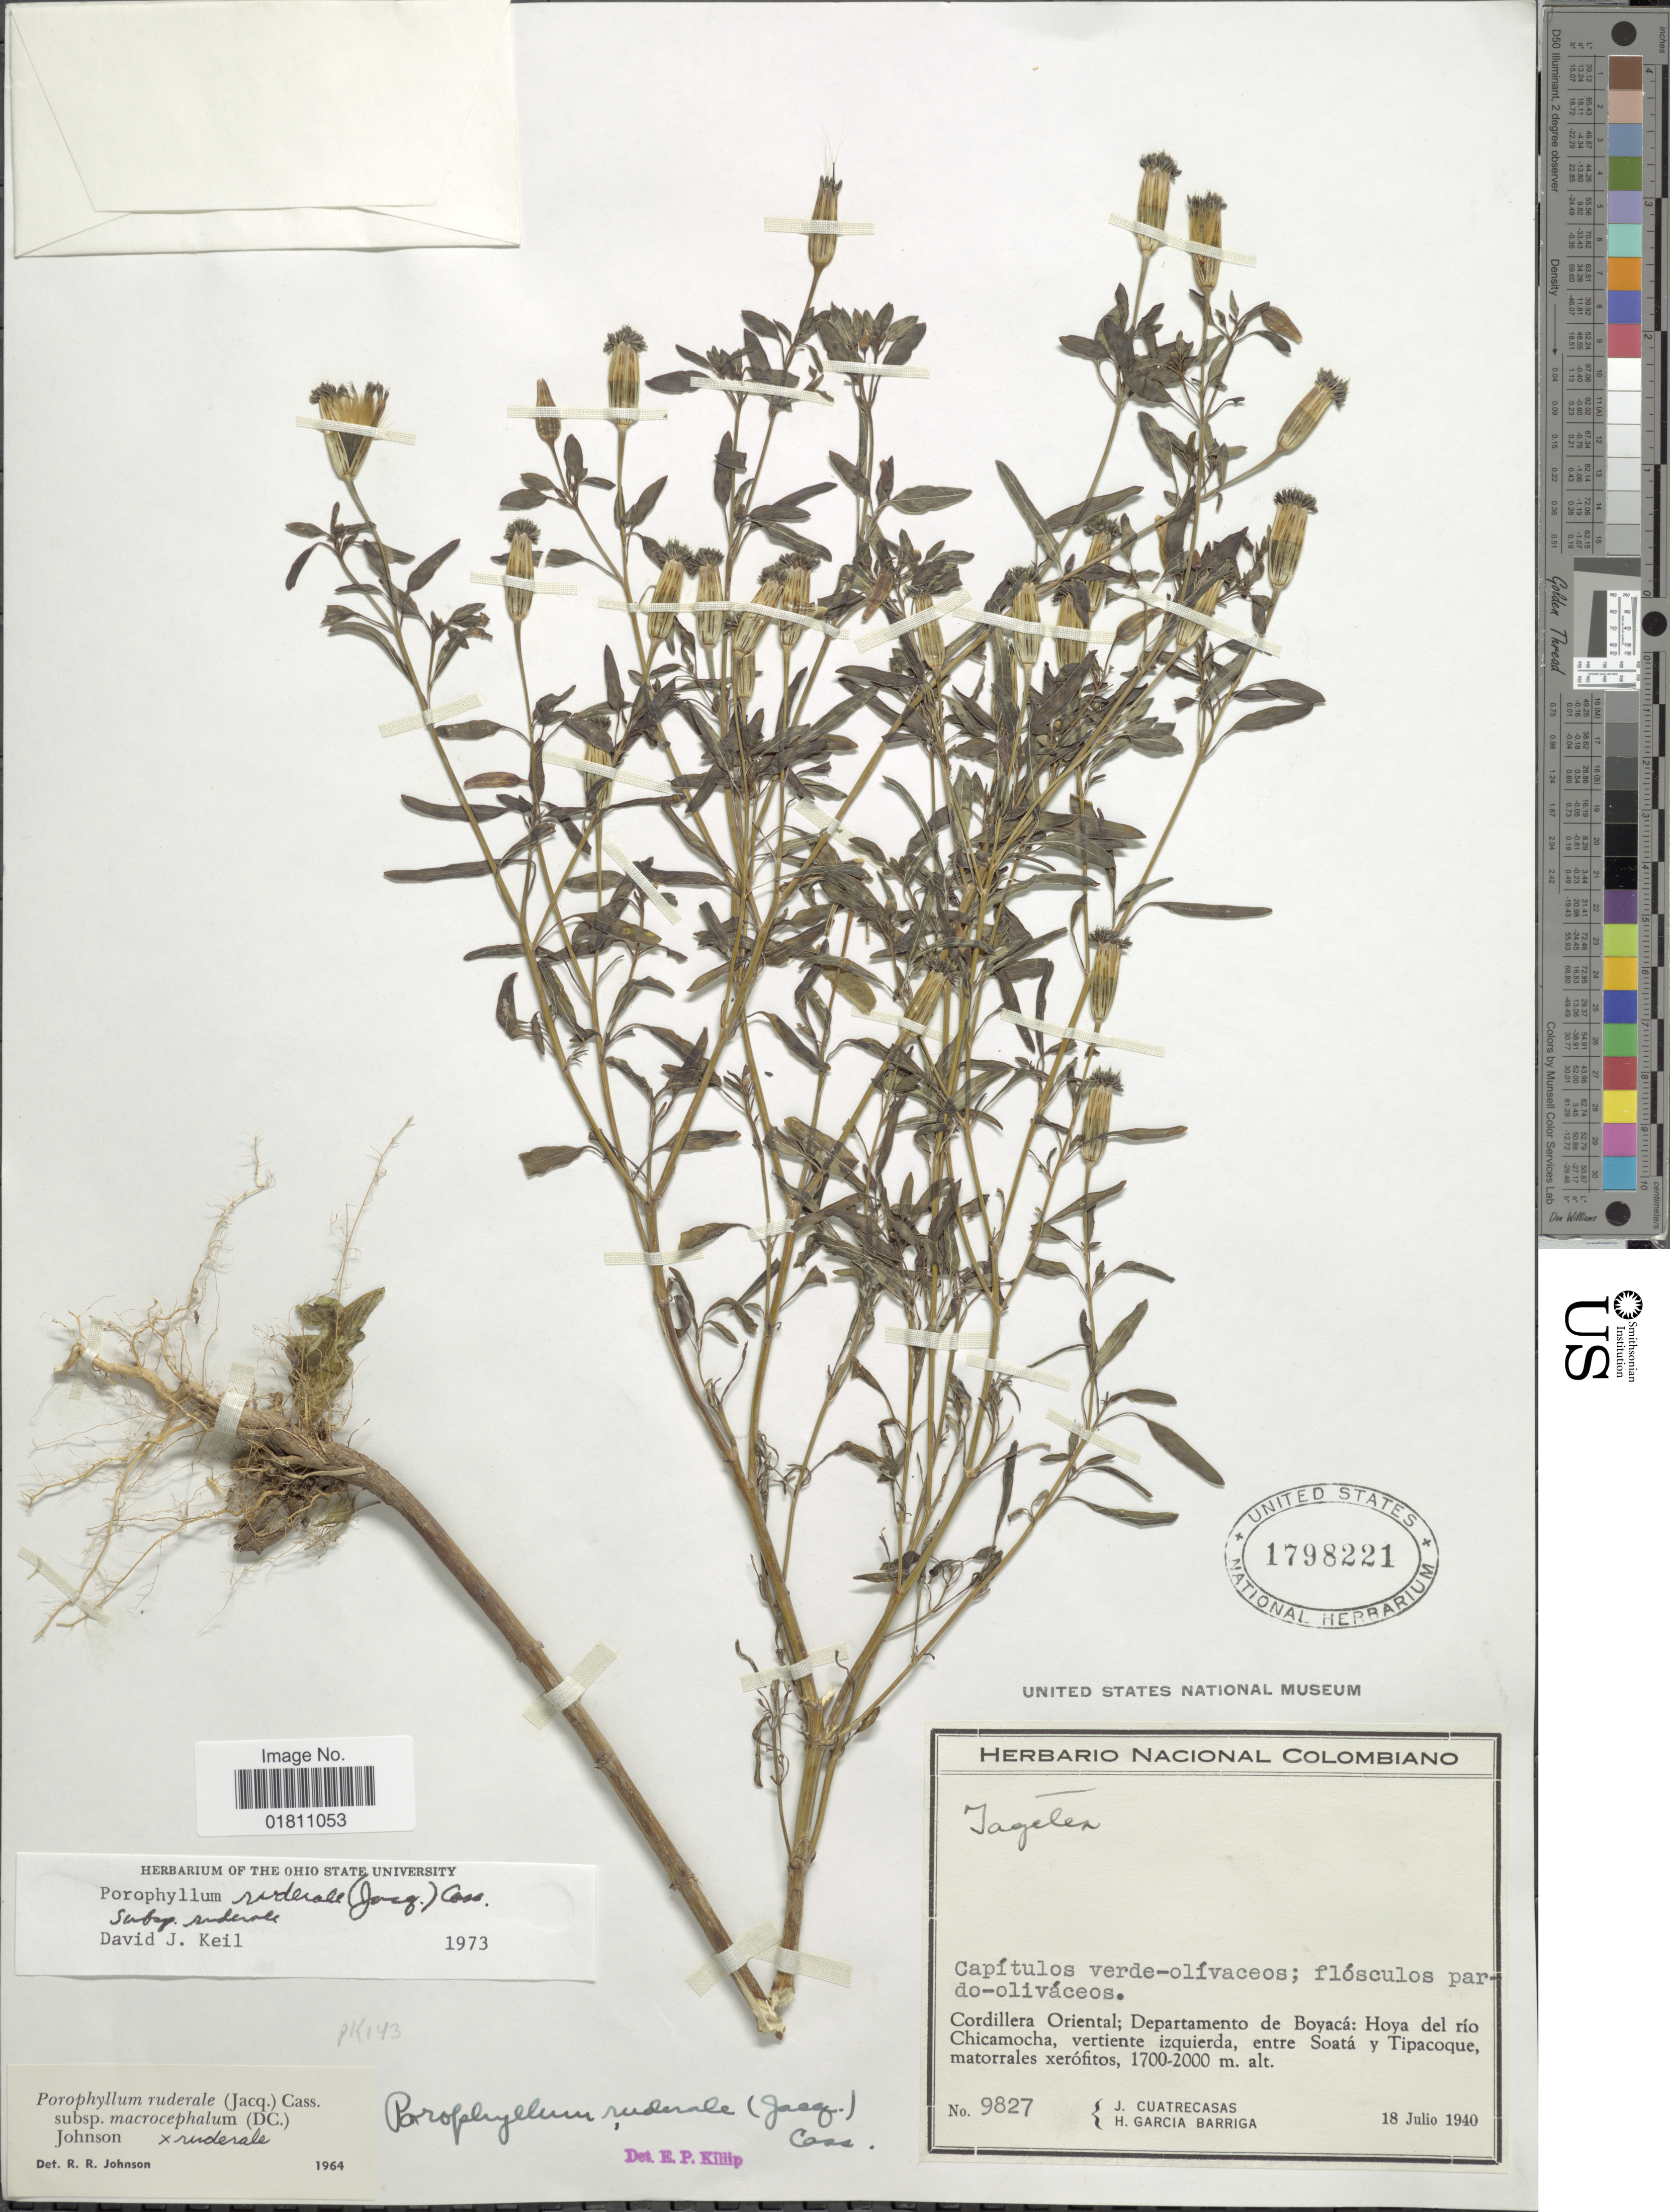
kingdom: Plantae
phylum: Tracheophyta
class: Magnoliopsida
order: Asterales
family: Asteraceae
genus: Porophyllum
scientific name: Porophyllum ruderale subsp. ruderale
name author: (Jacq.) Cass.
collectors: J. Cuatrecasas & H. García Barriga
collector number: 9827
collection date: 1940-07-18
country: Colombia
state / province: Boyacá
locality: Cordillera Oriental; Departamento de Boyacá: Hoya del río Chicamocha, vertiente izquierda, entre Soatá y Tipacoque, matorrales xerófitos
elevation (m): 1700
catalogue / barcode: US 1798221